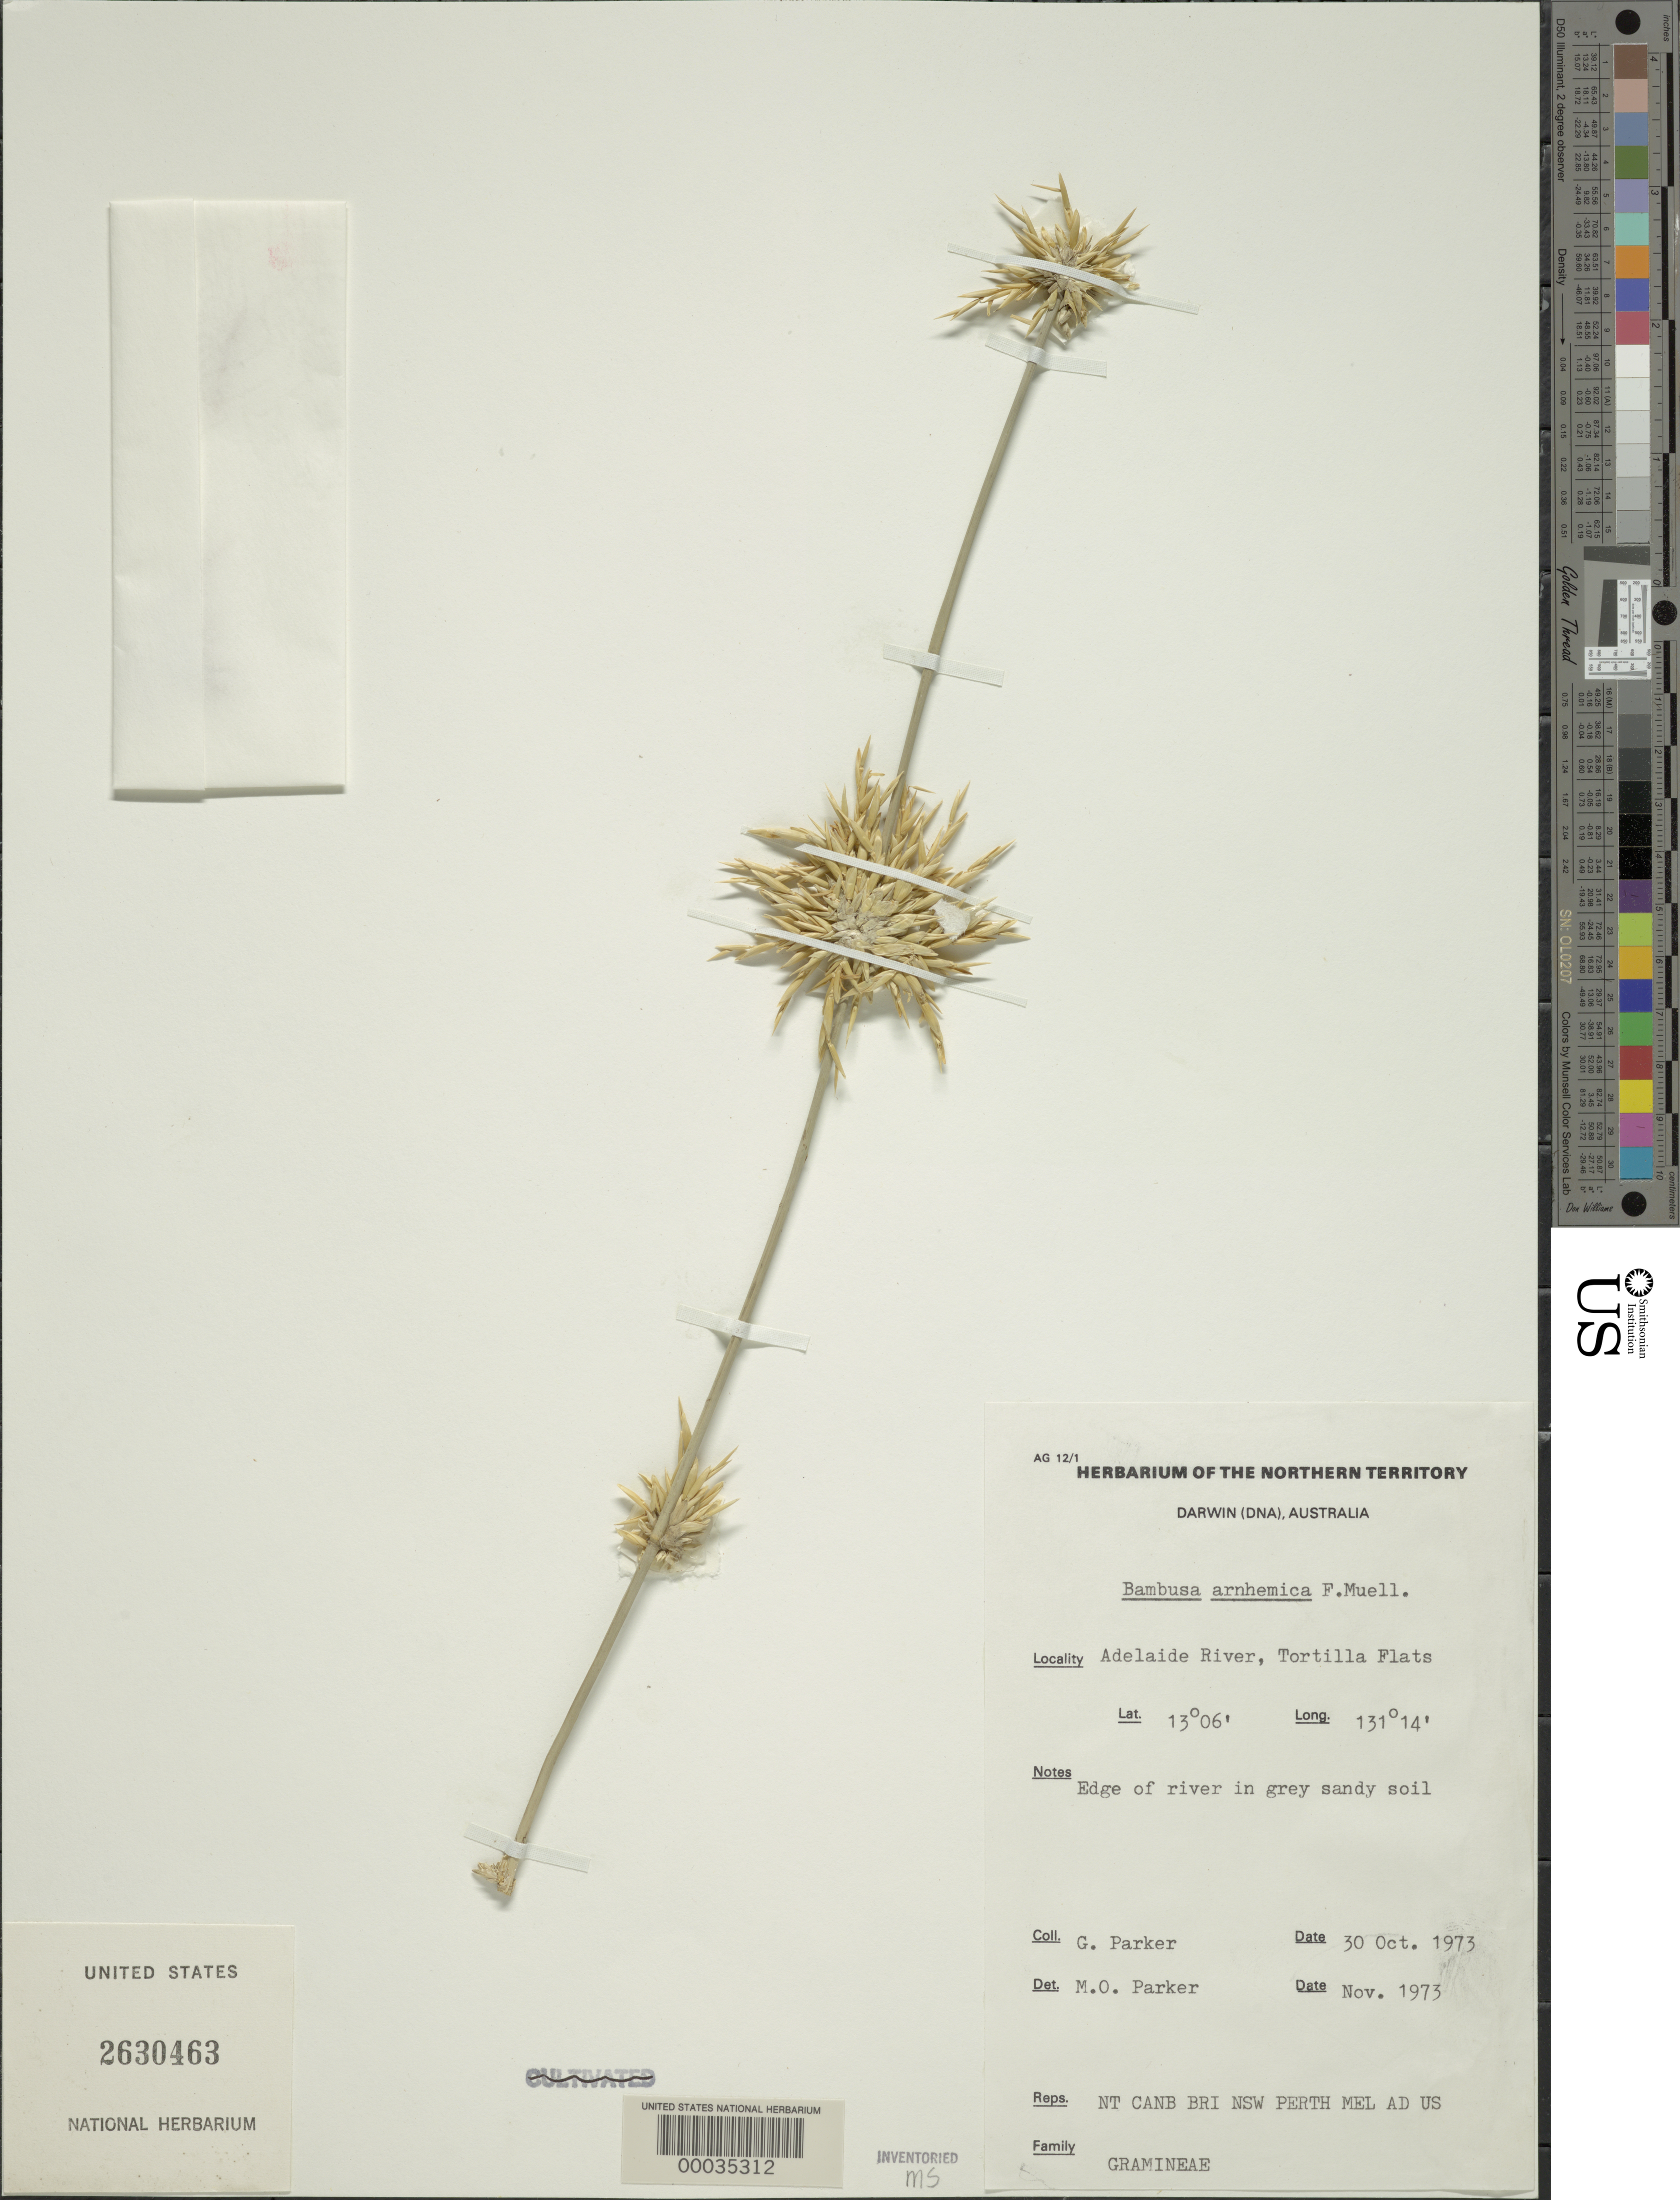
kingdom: Plantae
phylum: Tracheophyta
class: Liliopsida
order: Poales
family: Poaceae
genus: Bambusa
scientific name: Bambusa arnhemica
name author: F. Muell.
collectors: G. Parker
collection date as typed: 30 Oct 1973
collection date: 1973-10-30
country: Australia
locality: Adelaide river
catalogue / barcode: US 2630463